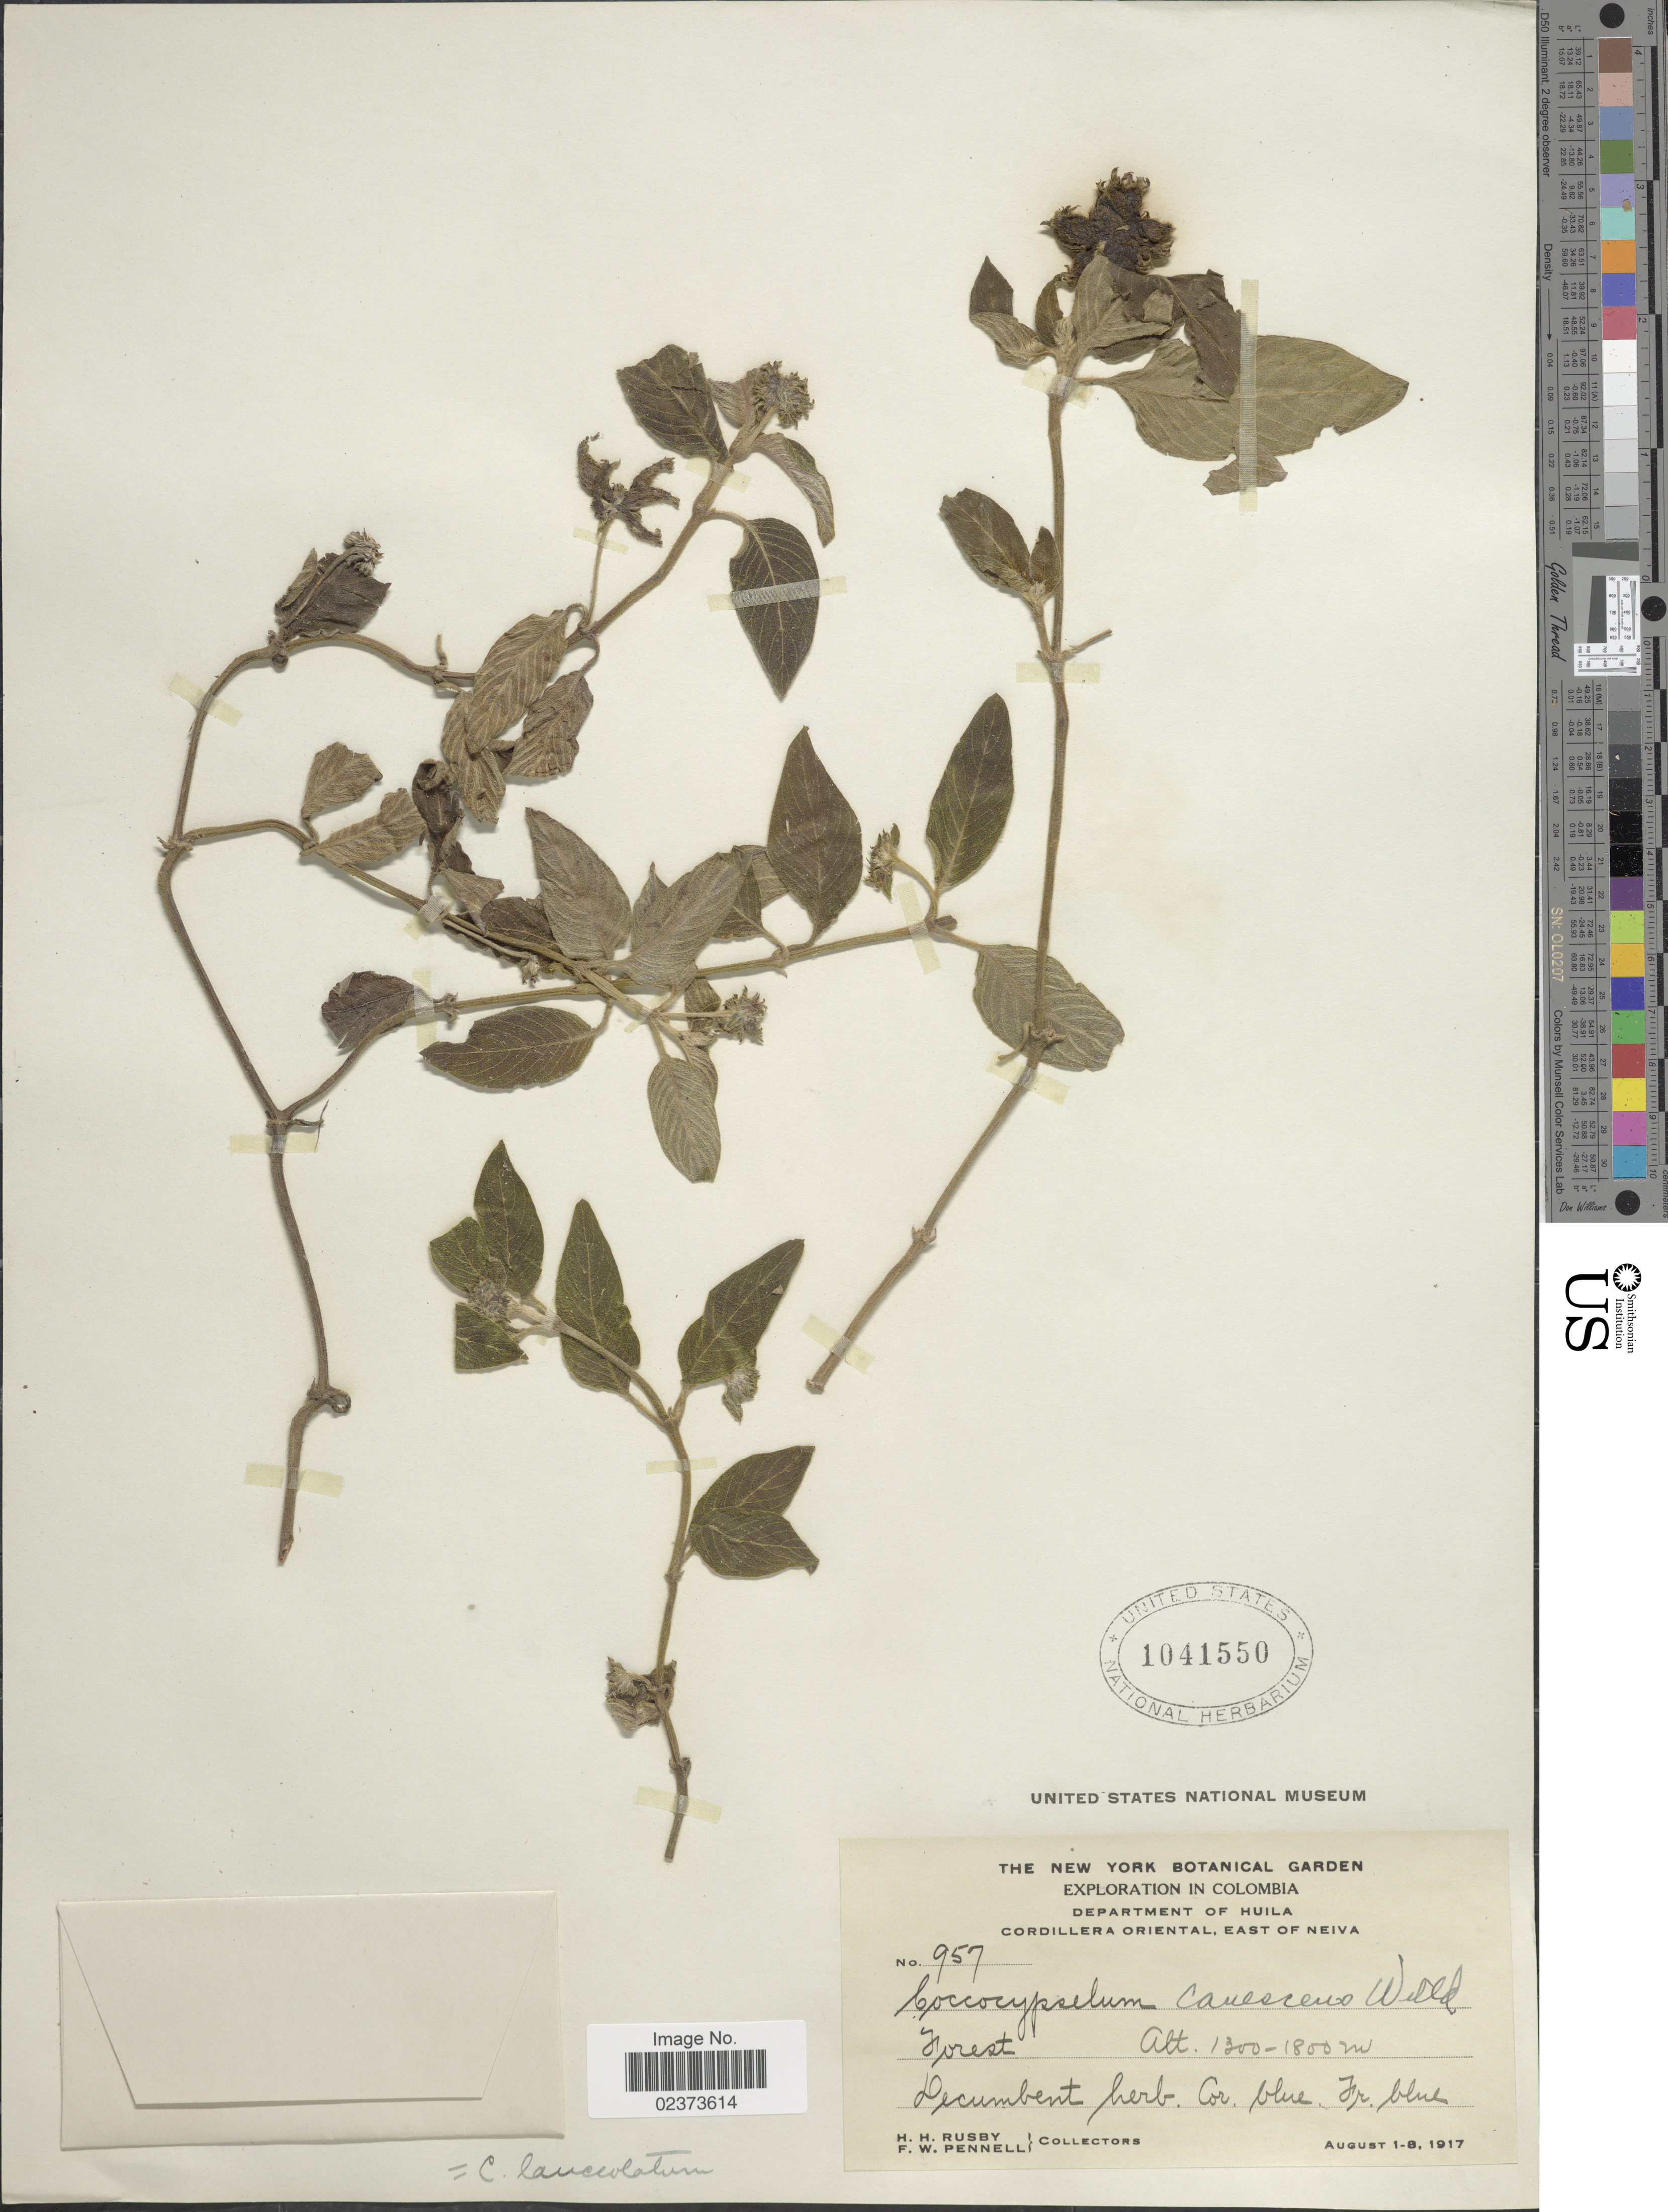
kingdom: Plantae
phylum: Tracheophyta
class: Magnoliopsida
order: Gentianales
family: Rubiaceae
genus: Coccocypselum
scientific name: Coccocypselum lanceolatum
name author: (Ruiz & Pav.) Pers.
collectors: H. H. Rusby & F. W. Pennell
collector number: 957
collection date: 1917-08-01/1917-08-08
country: Colombia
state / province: Huila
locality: Cordillera Oriental, East of Neiva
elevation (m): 1300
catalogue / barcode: US 1041550